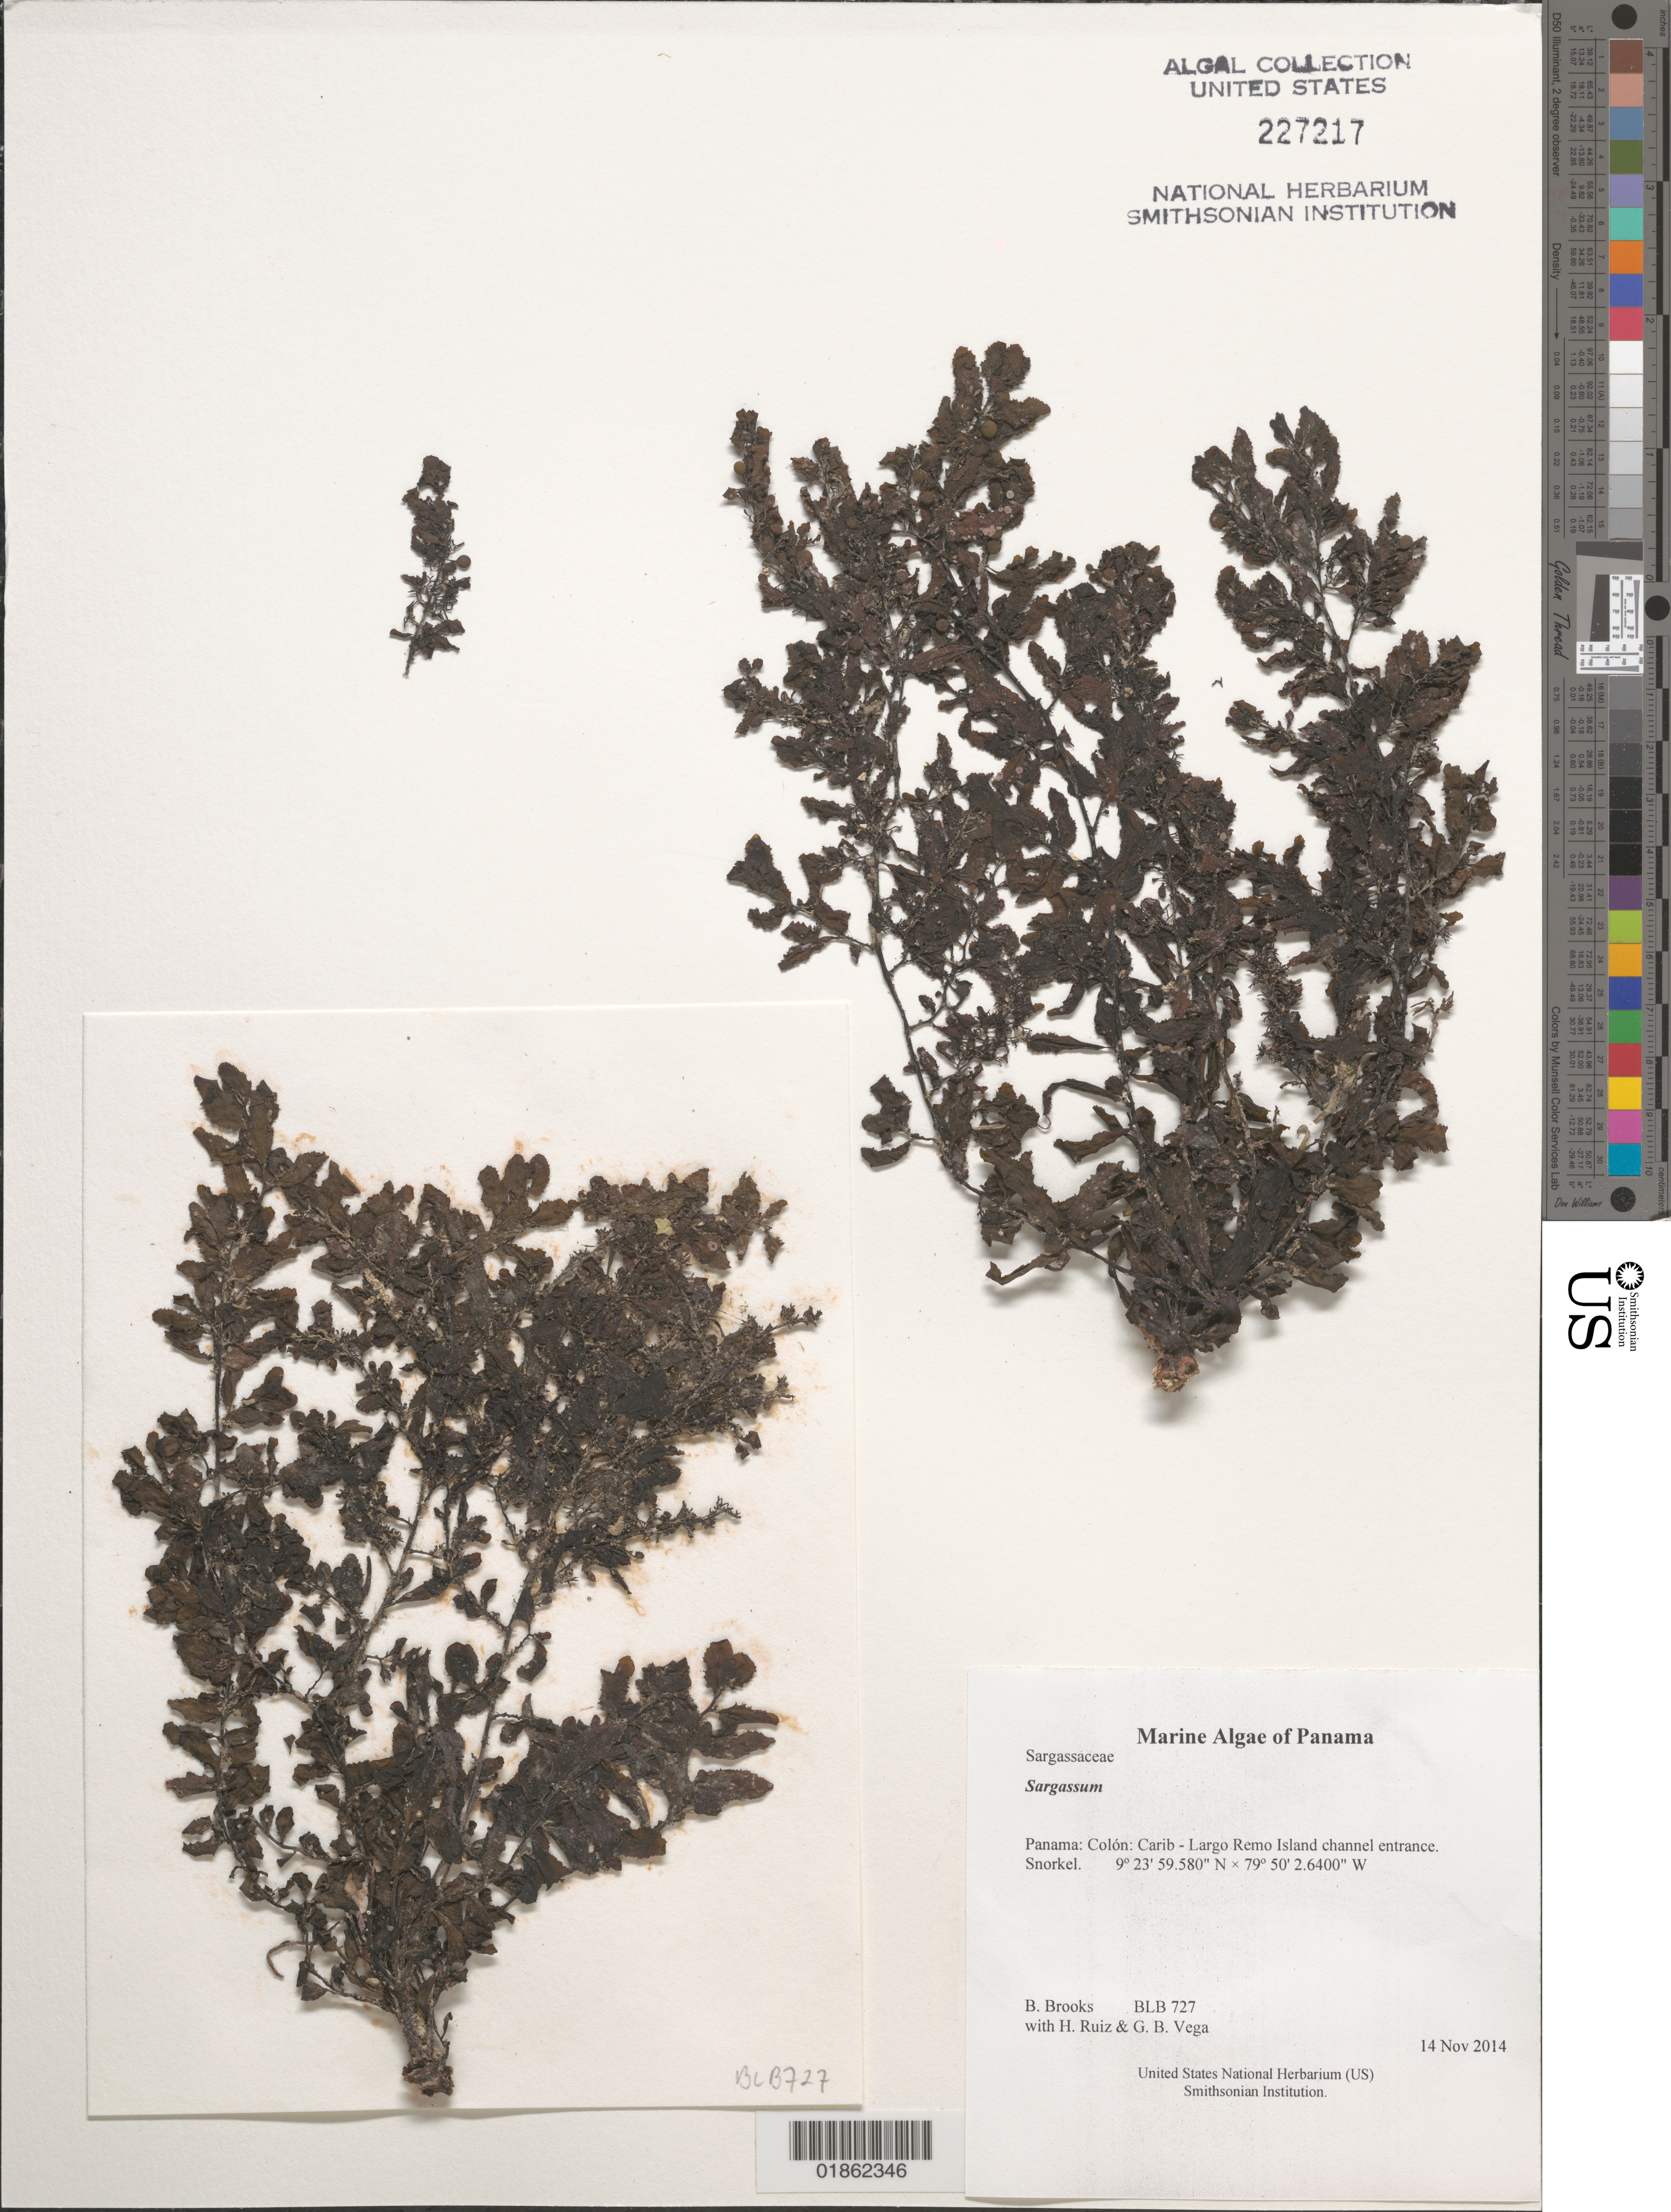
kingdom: Chromista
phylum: Ochrophyta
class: Phaeophyceae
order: Fucales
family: Sargassaceae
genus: Sargassum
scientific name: Sargassum sp.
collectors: B. Brooks, H. Ruiz & G. B. Vega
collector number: BLB 727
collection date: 2014-11-14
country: Panama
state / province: Colón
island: Largo Remo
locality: Carib - Largo Remo Island channel entrance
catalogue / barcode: US 227217